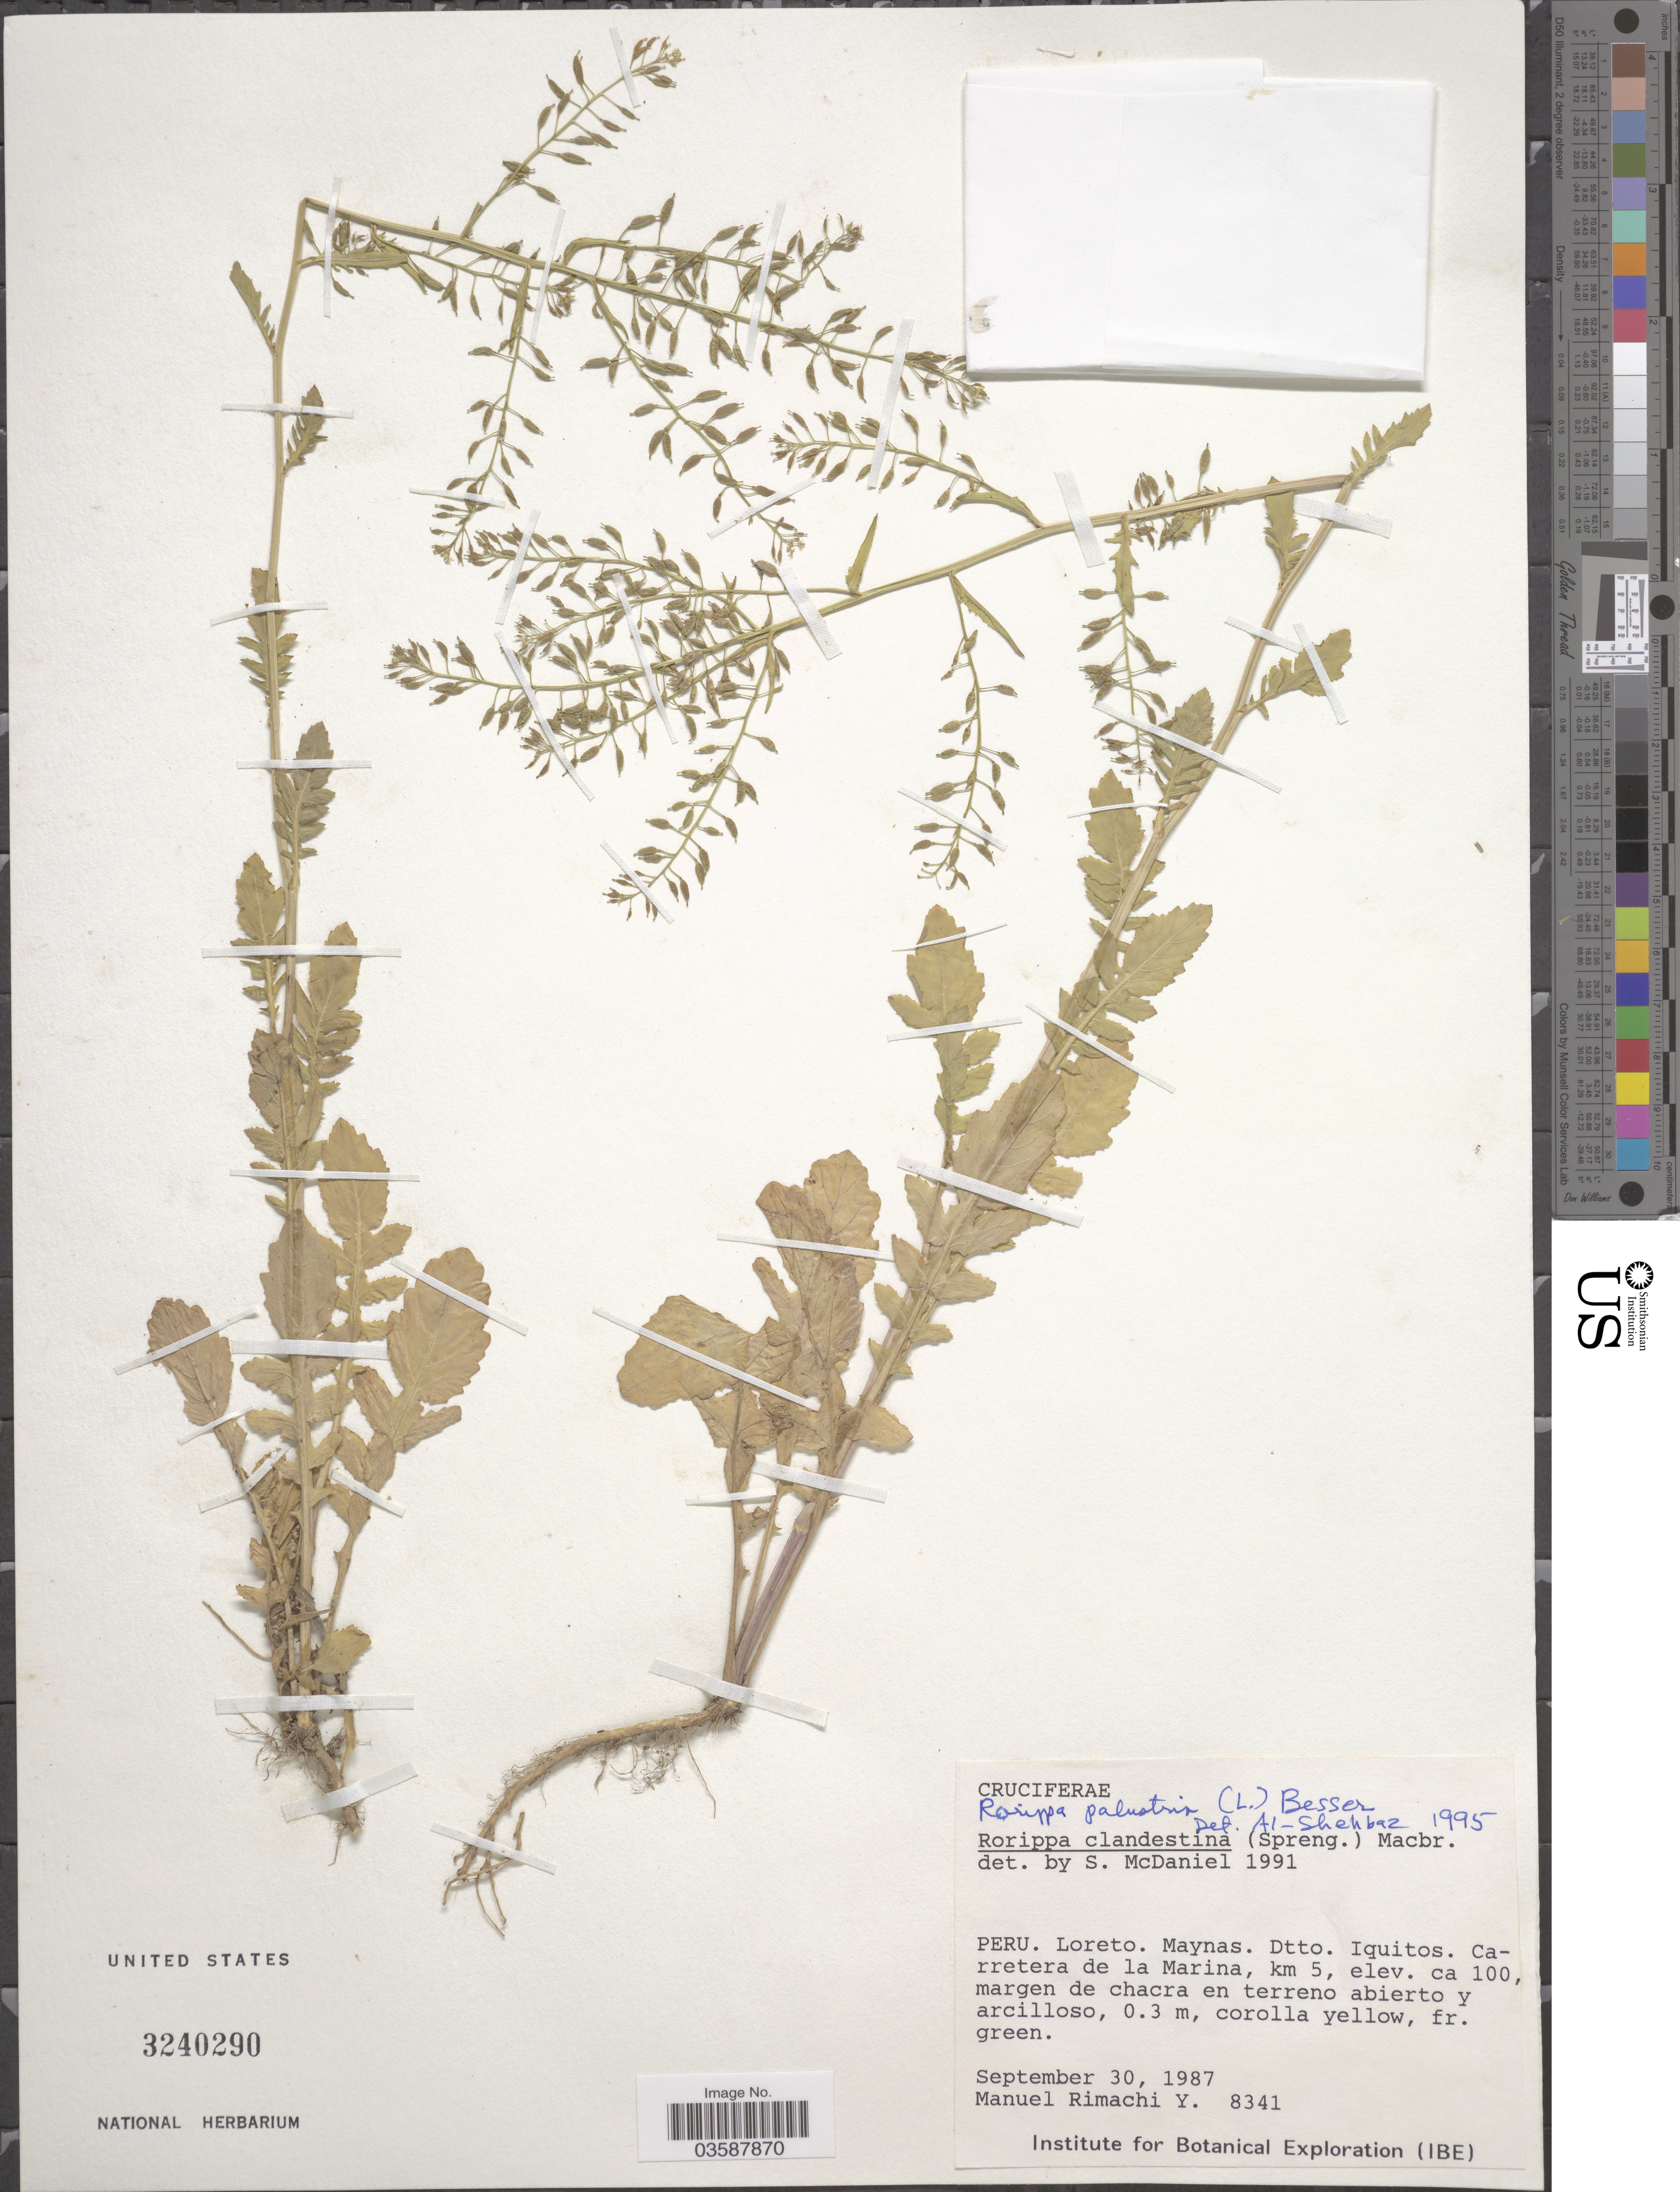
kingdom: Plantae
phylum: Tracheophyta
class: Magnoliopsida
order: Brassicales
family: Brassicaceae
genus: Rorippa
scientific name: Rorippa palustris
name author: (L.) Besser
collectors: M. Rimachi Y.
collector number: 8341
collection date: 1987-09-30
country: Peru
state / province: Loreto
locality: Maynas. Dtto. Iquitos. Carretera de la Marina, km 5.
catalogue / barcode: US 3240290